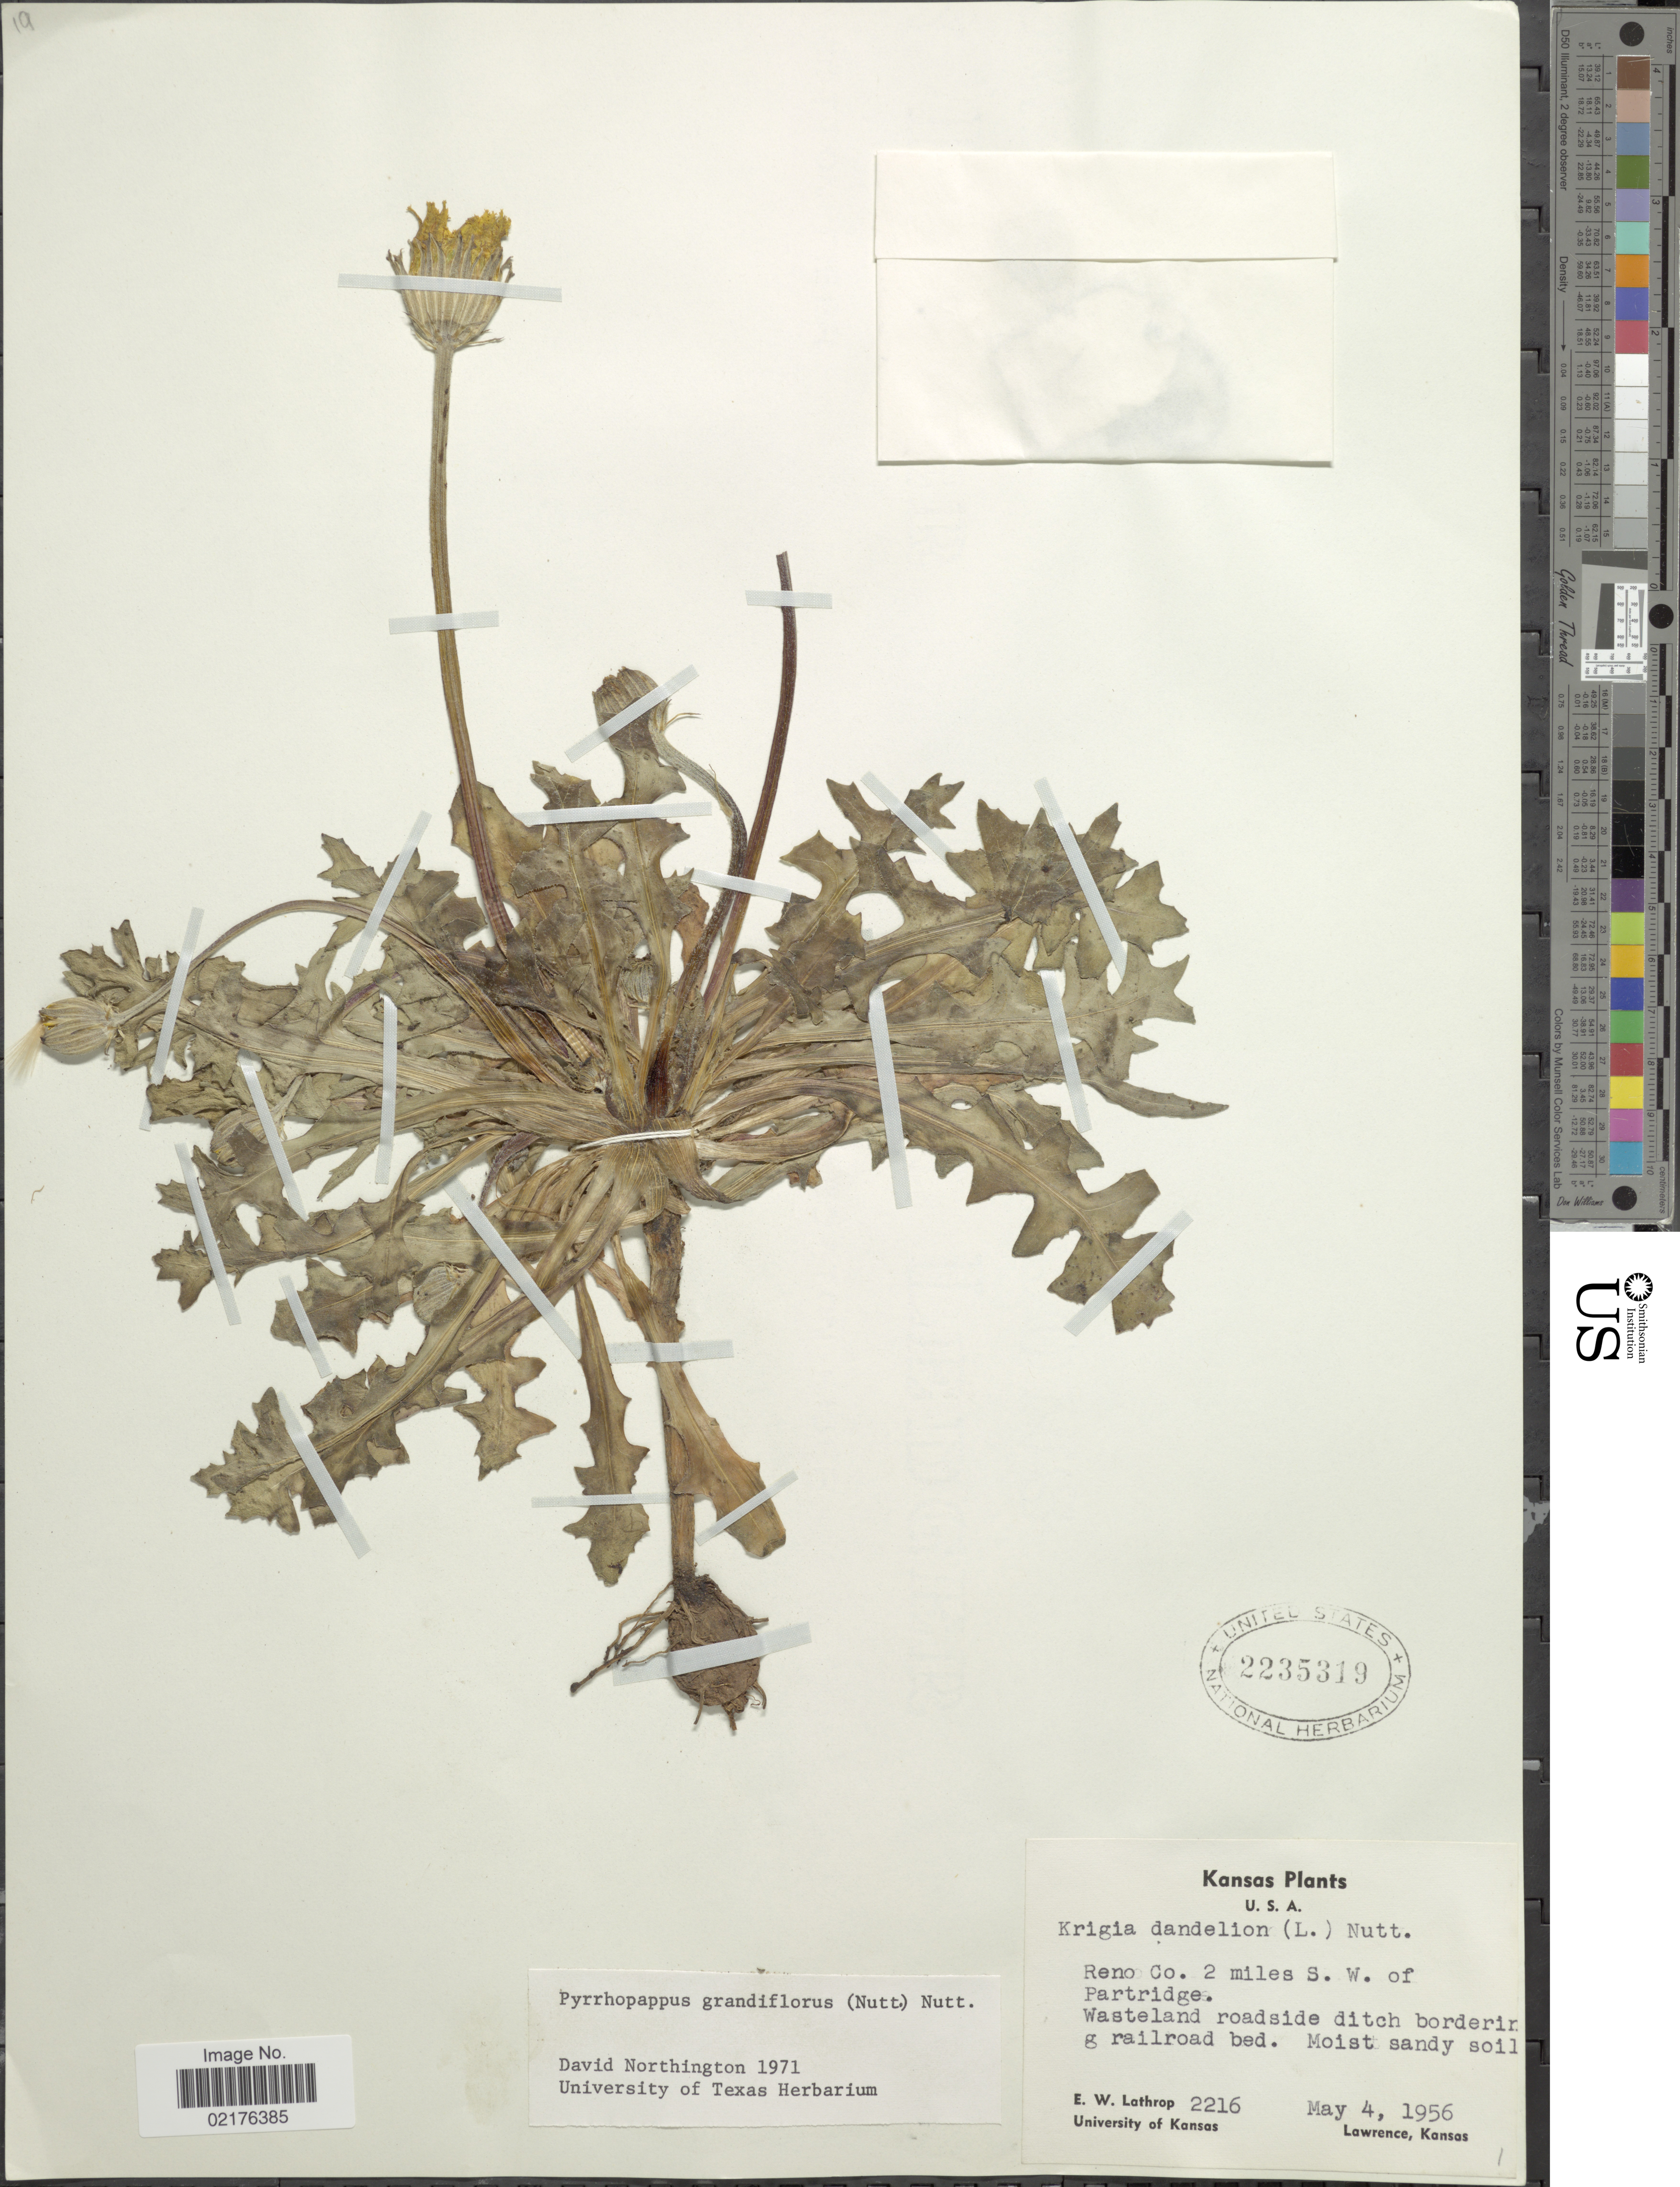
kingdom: Plantae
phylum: Tracheophyta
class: Magnoliopsida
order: Asterales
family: Asteraceae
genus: Pyrrhopappus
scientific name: Pyrrhopappus grandiflorus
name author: (Nutt.) Nutt.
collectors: E. W. Lathrop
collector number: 2216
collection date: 1956-05-04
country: United States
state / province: Kansas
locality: Reno Co. 2 miles S.W. of Partridge, Lawrence, Kansas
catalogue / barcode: US 2235319